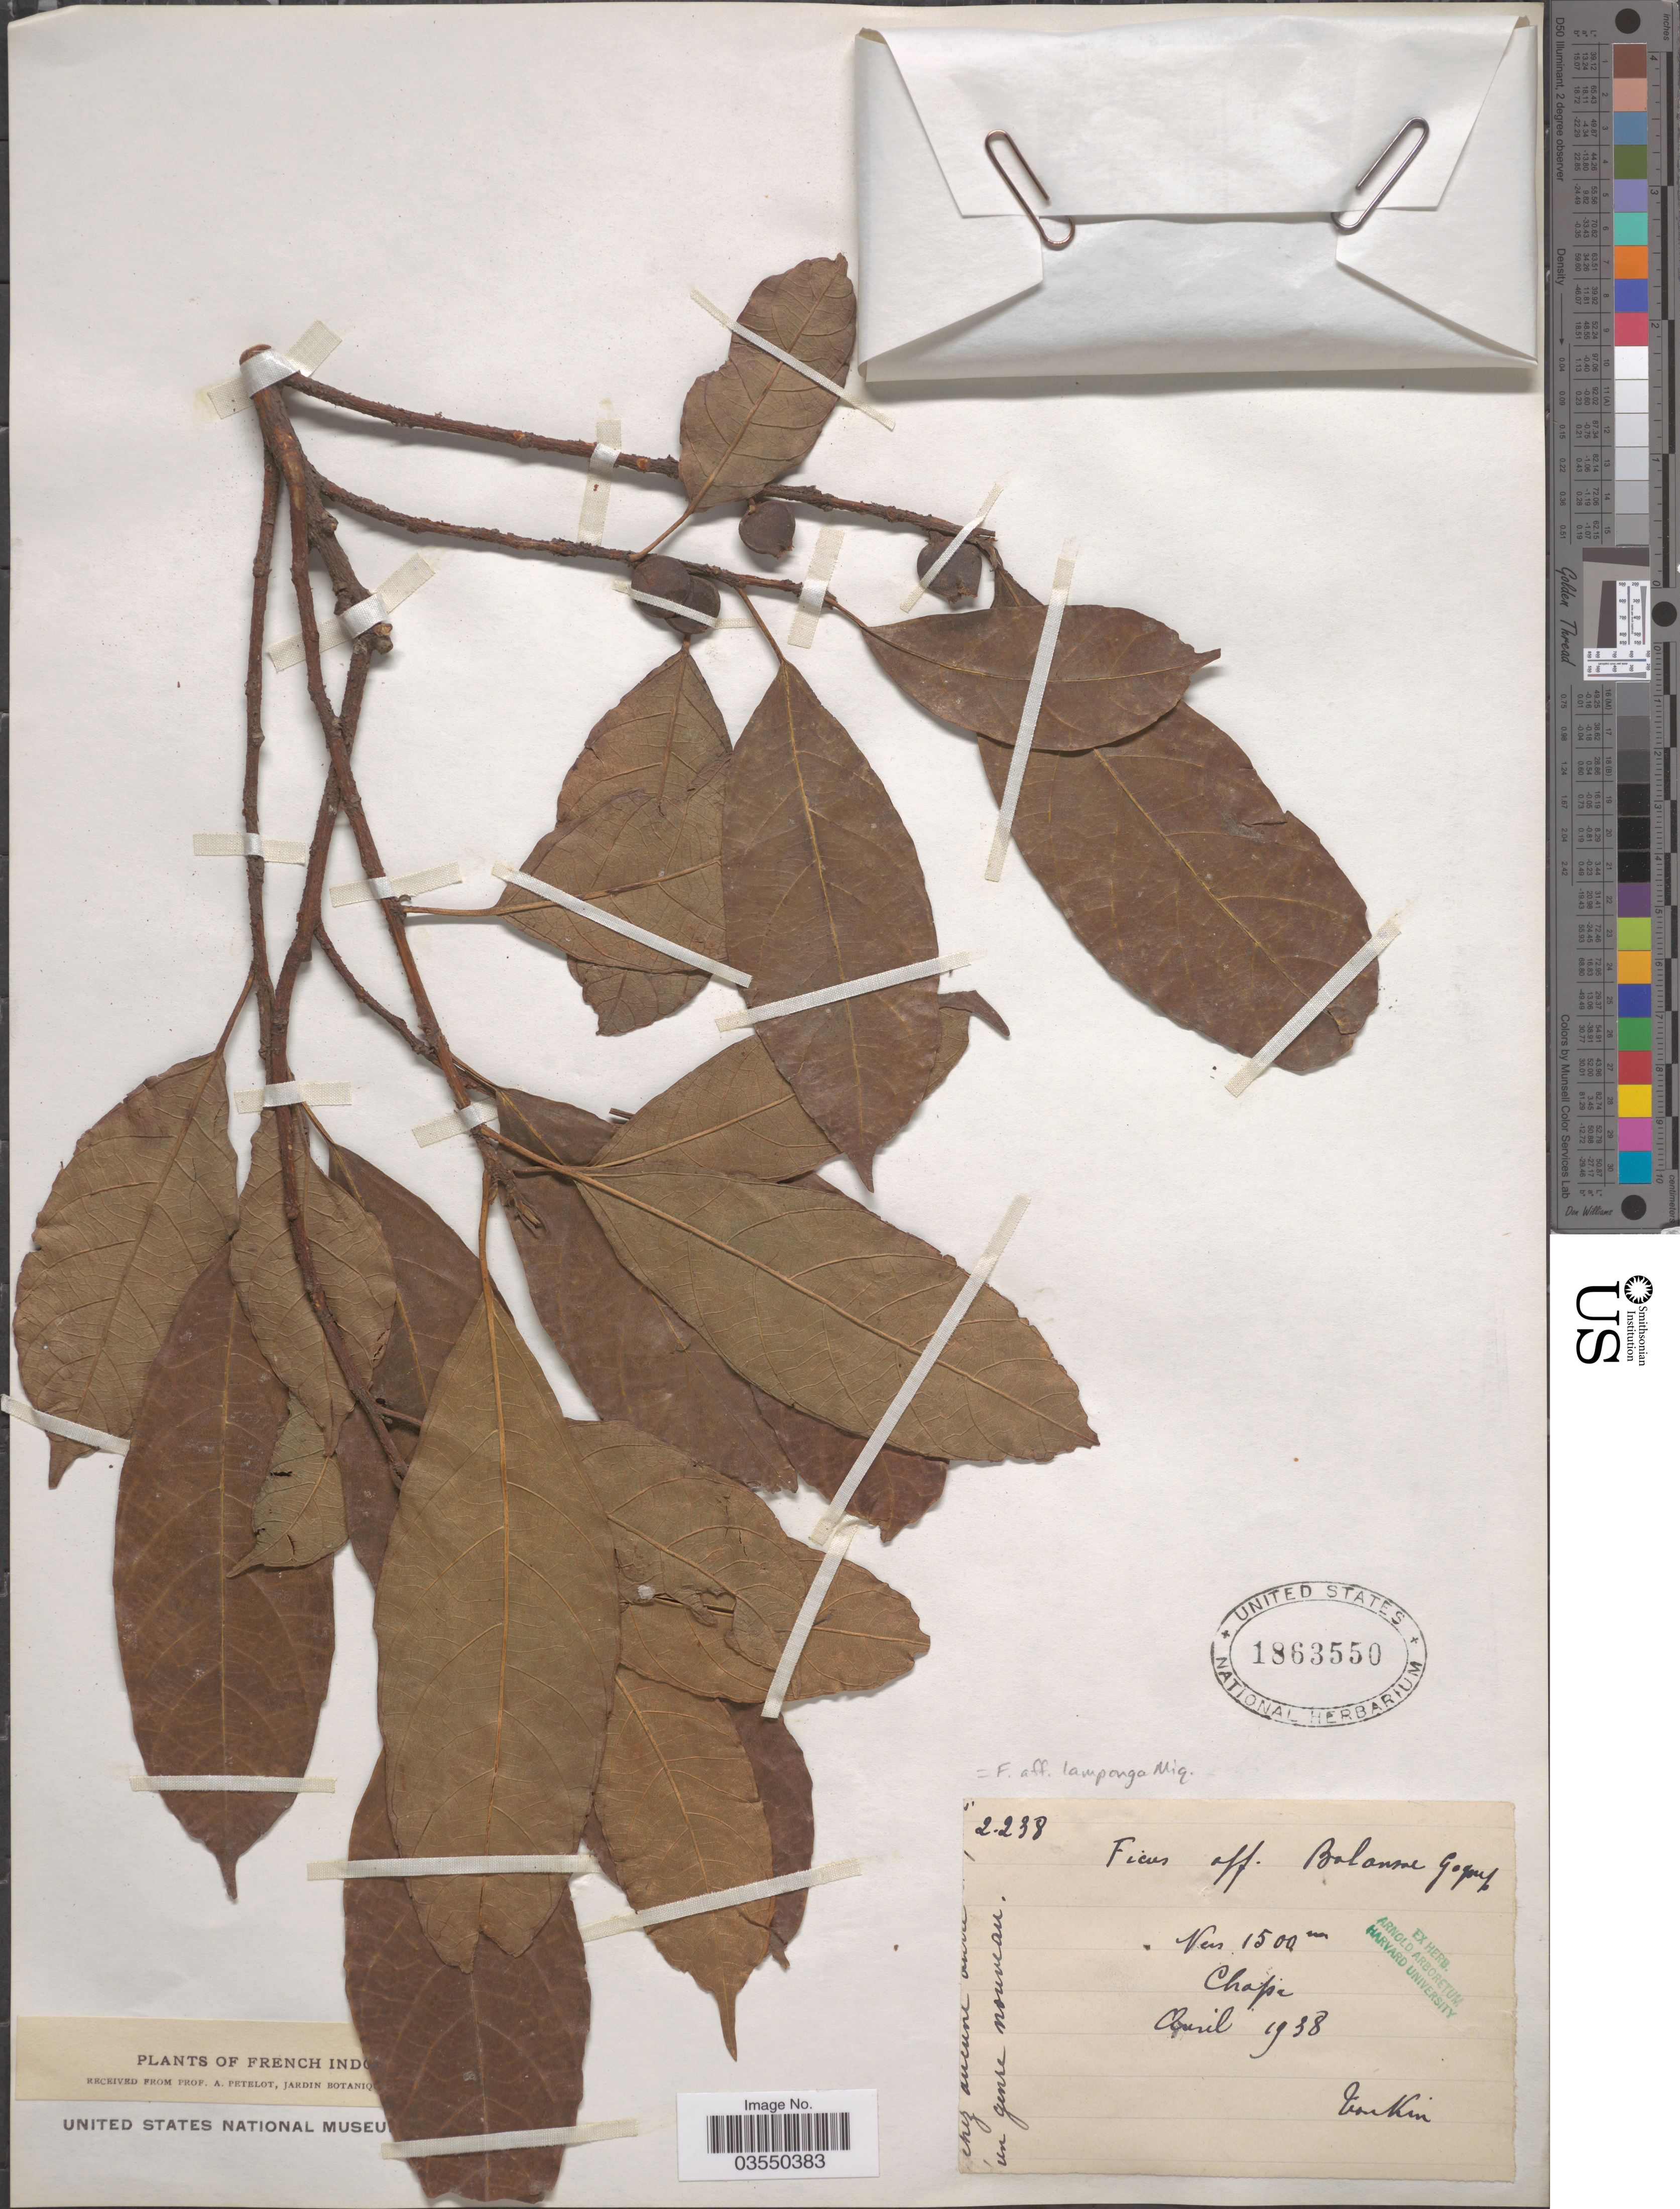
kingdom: Plantae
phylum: Tracheophyta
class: Magnoliopsida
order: Rosales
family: Moraceae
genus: Ficus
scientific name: Ficus lamponga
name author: Miq.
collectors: A. Petelot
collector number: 2238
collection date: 1938-04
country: Vietnam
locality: French Ind!. Chapa.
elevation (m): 1500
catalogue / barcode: US 1863550